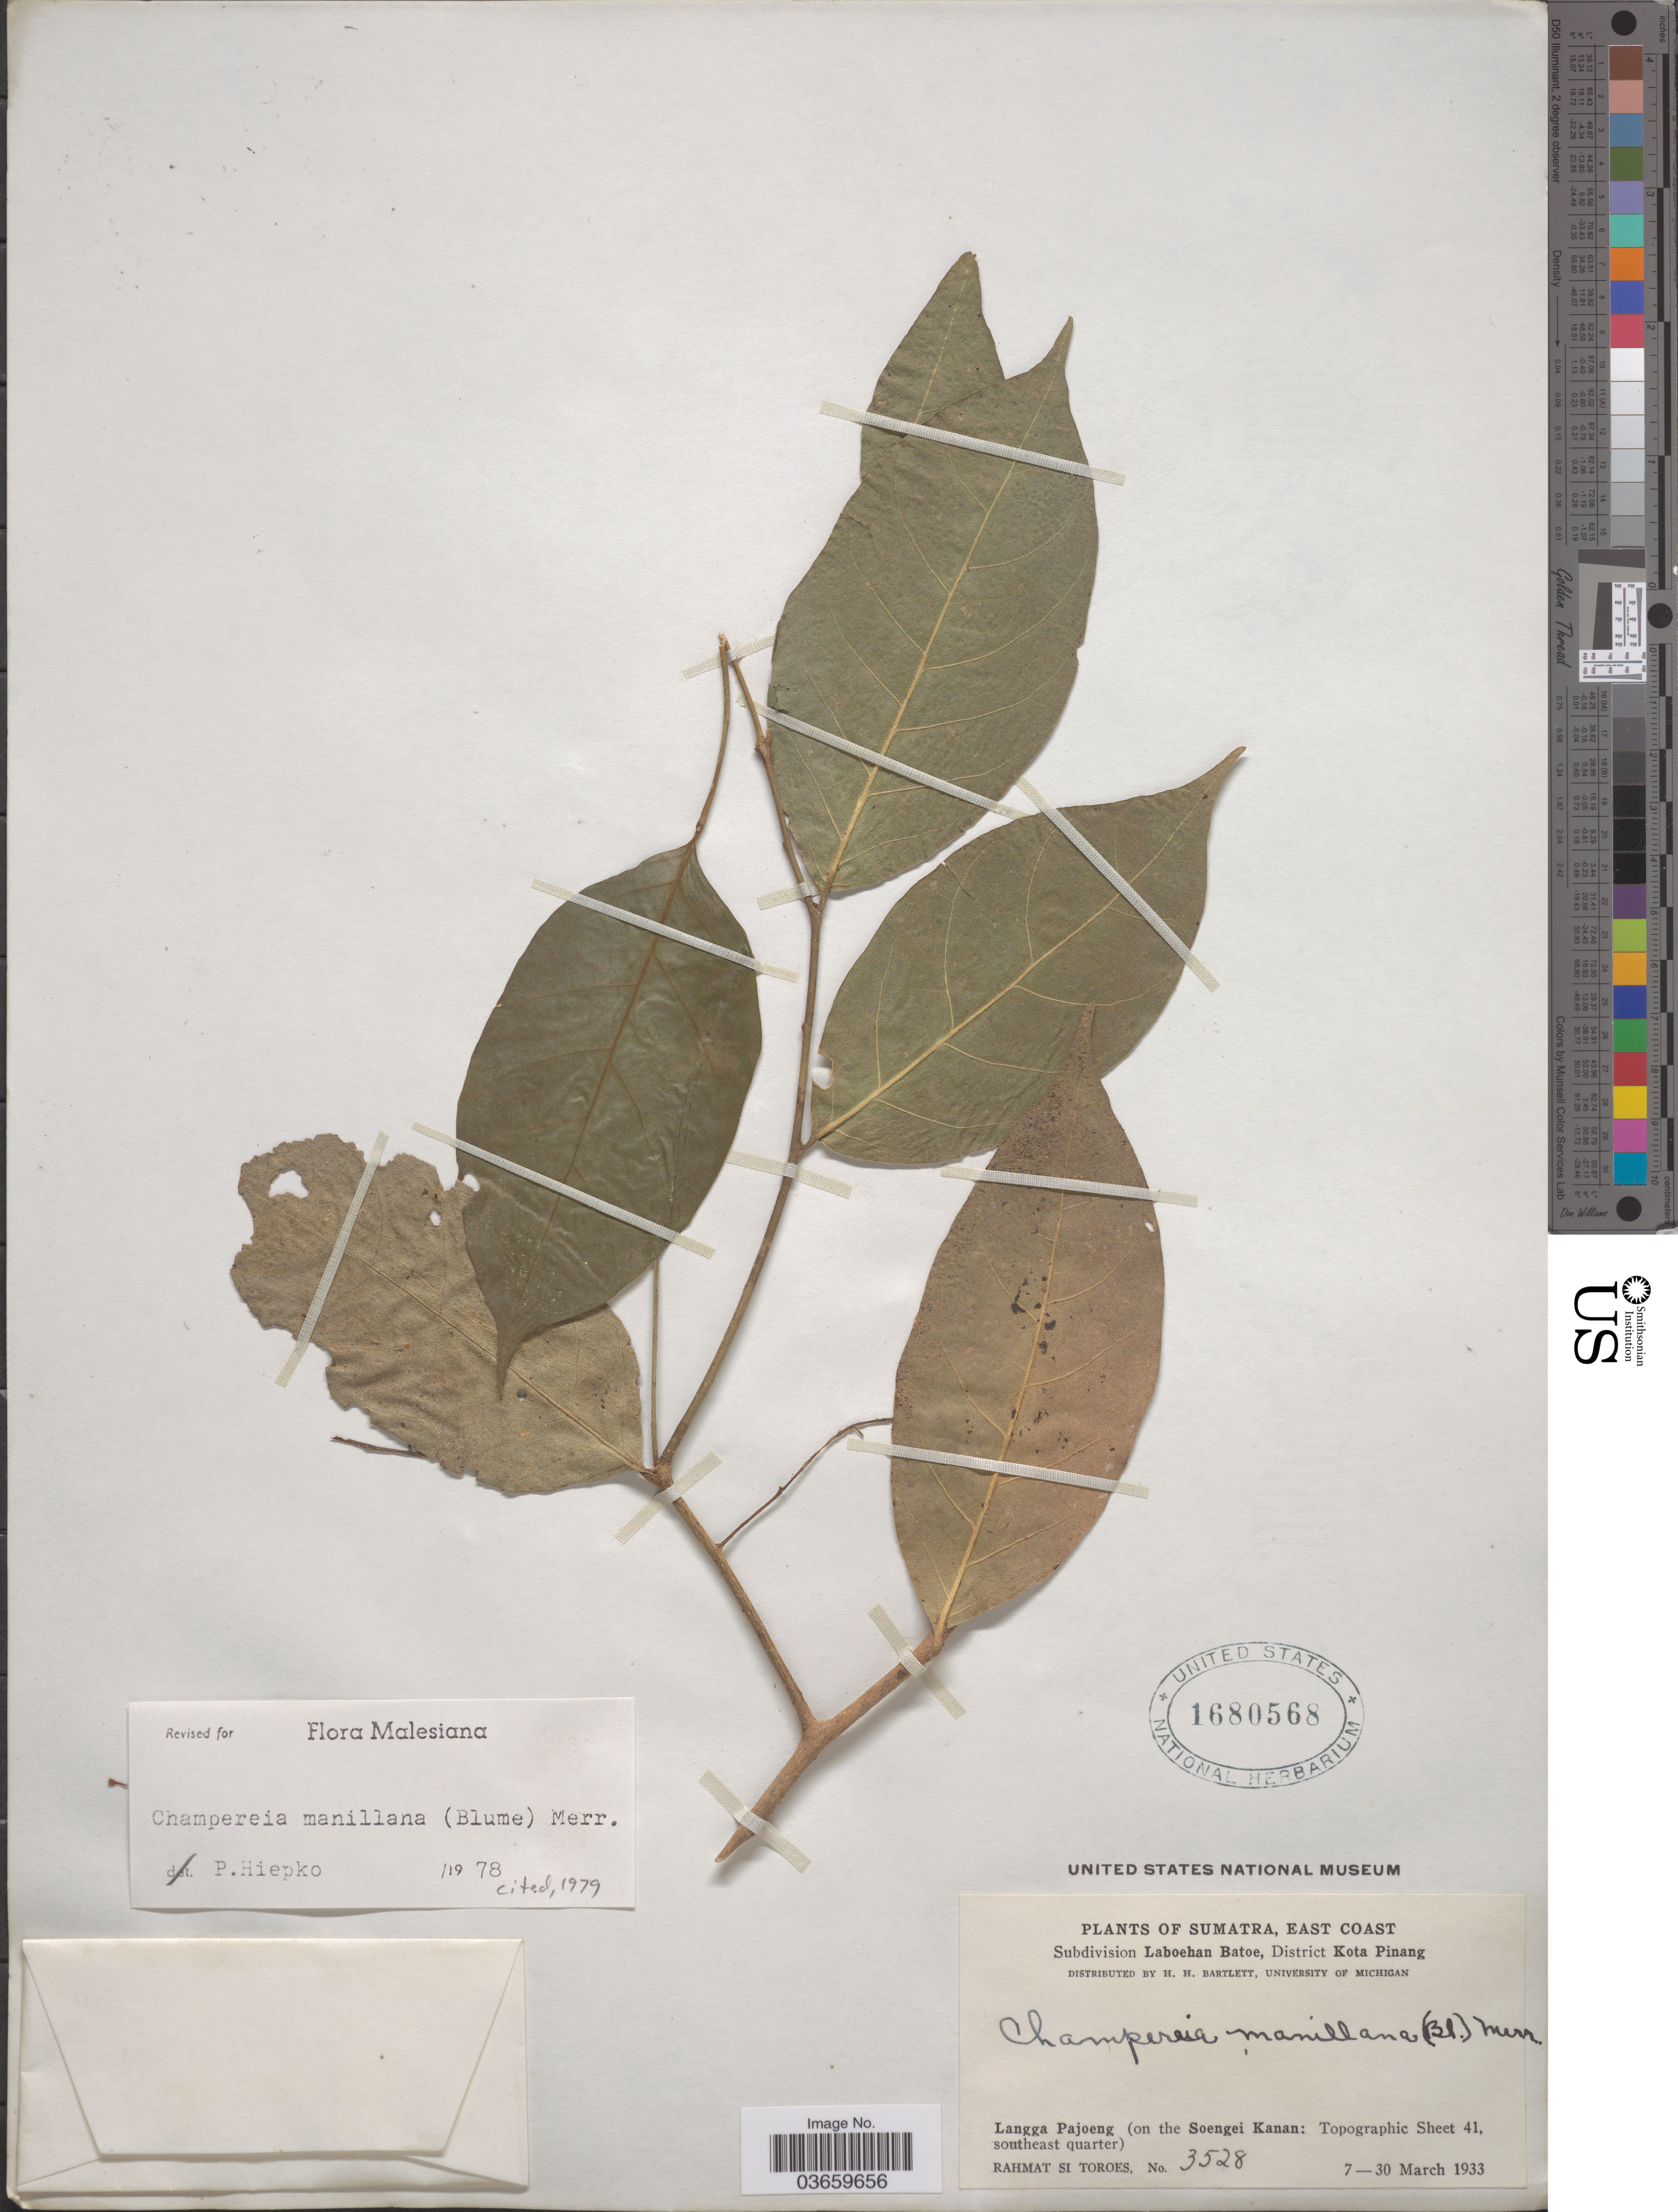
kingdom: Plantae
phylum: Tracheophyta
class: Magnoliopsida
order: Santalales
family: Opiliaceae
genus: Champereia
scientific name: Champereia manillana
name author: (Blume) Merr.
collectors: Rahmat Si Boeea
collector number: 3528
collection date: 1933-03-07/1933-03-30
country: Indonesia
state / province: Sumatra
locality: East Coast. Subdivision Laboehan Batoe, District Kota Pinang. Langga Pajoeng (on the Soengei Kanan: Topographic Sheet 41, southeast quarter).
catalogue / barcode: US 1680568